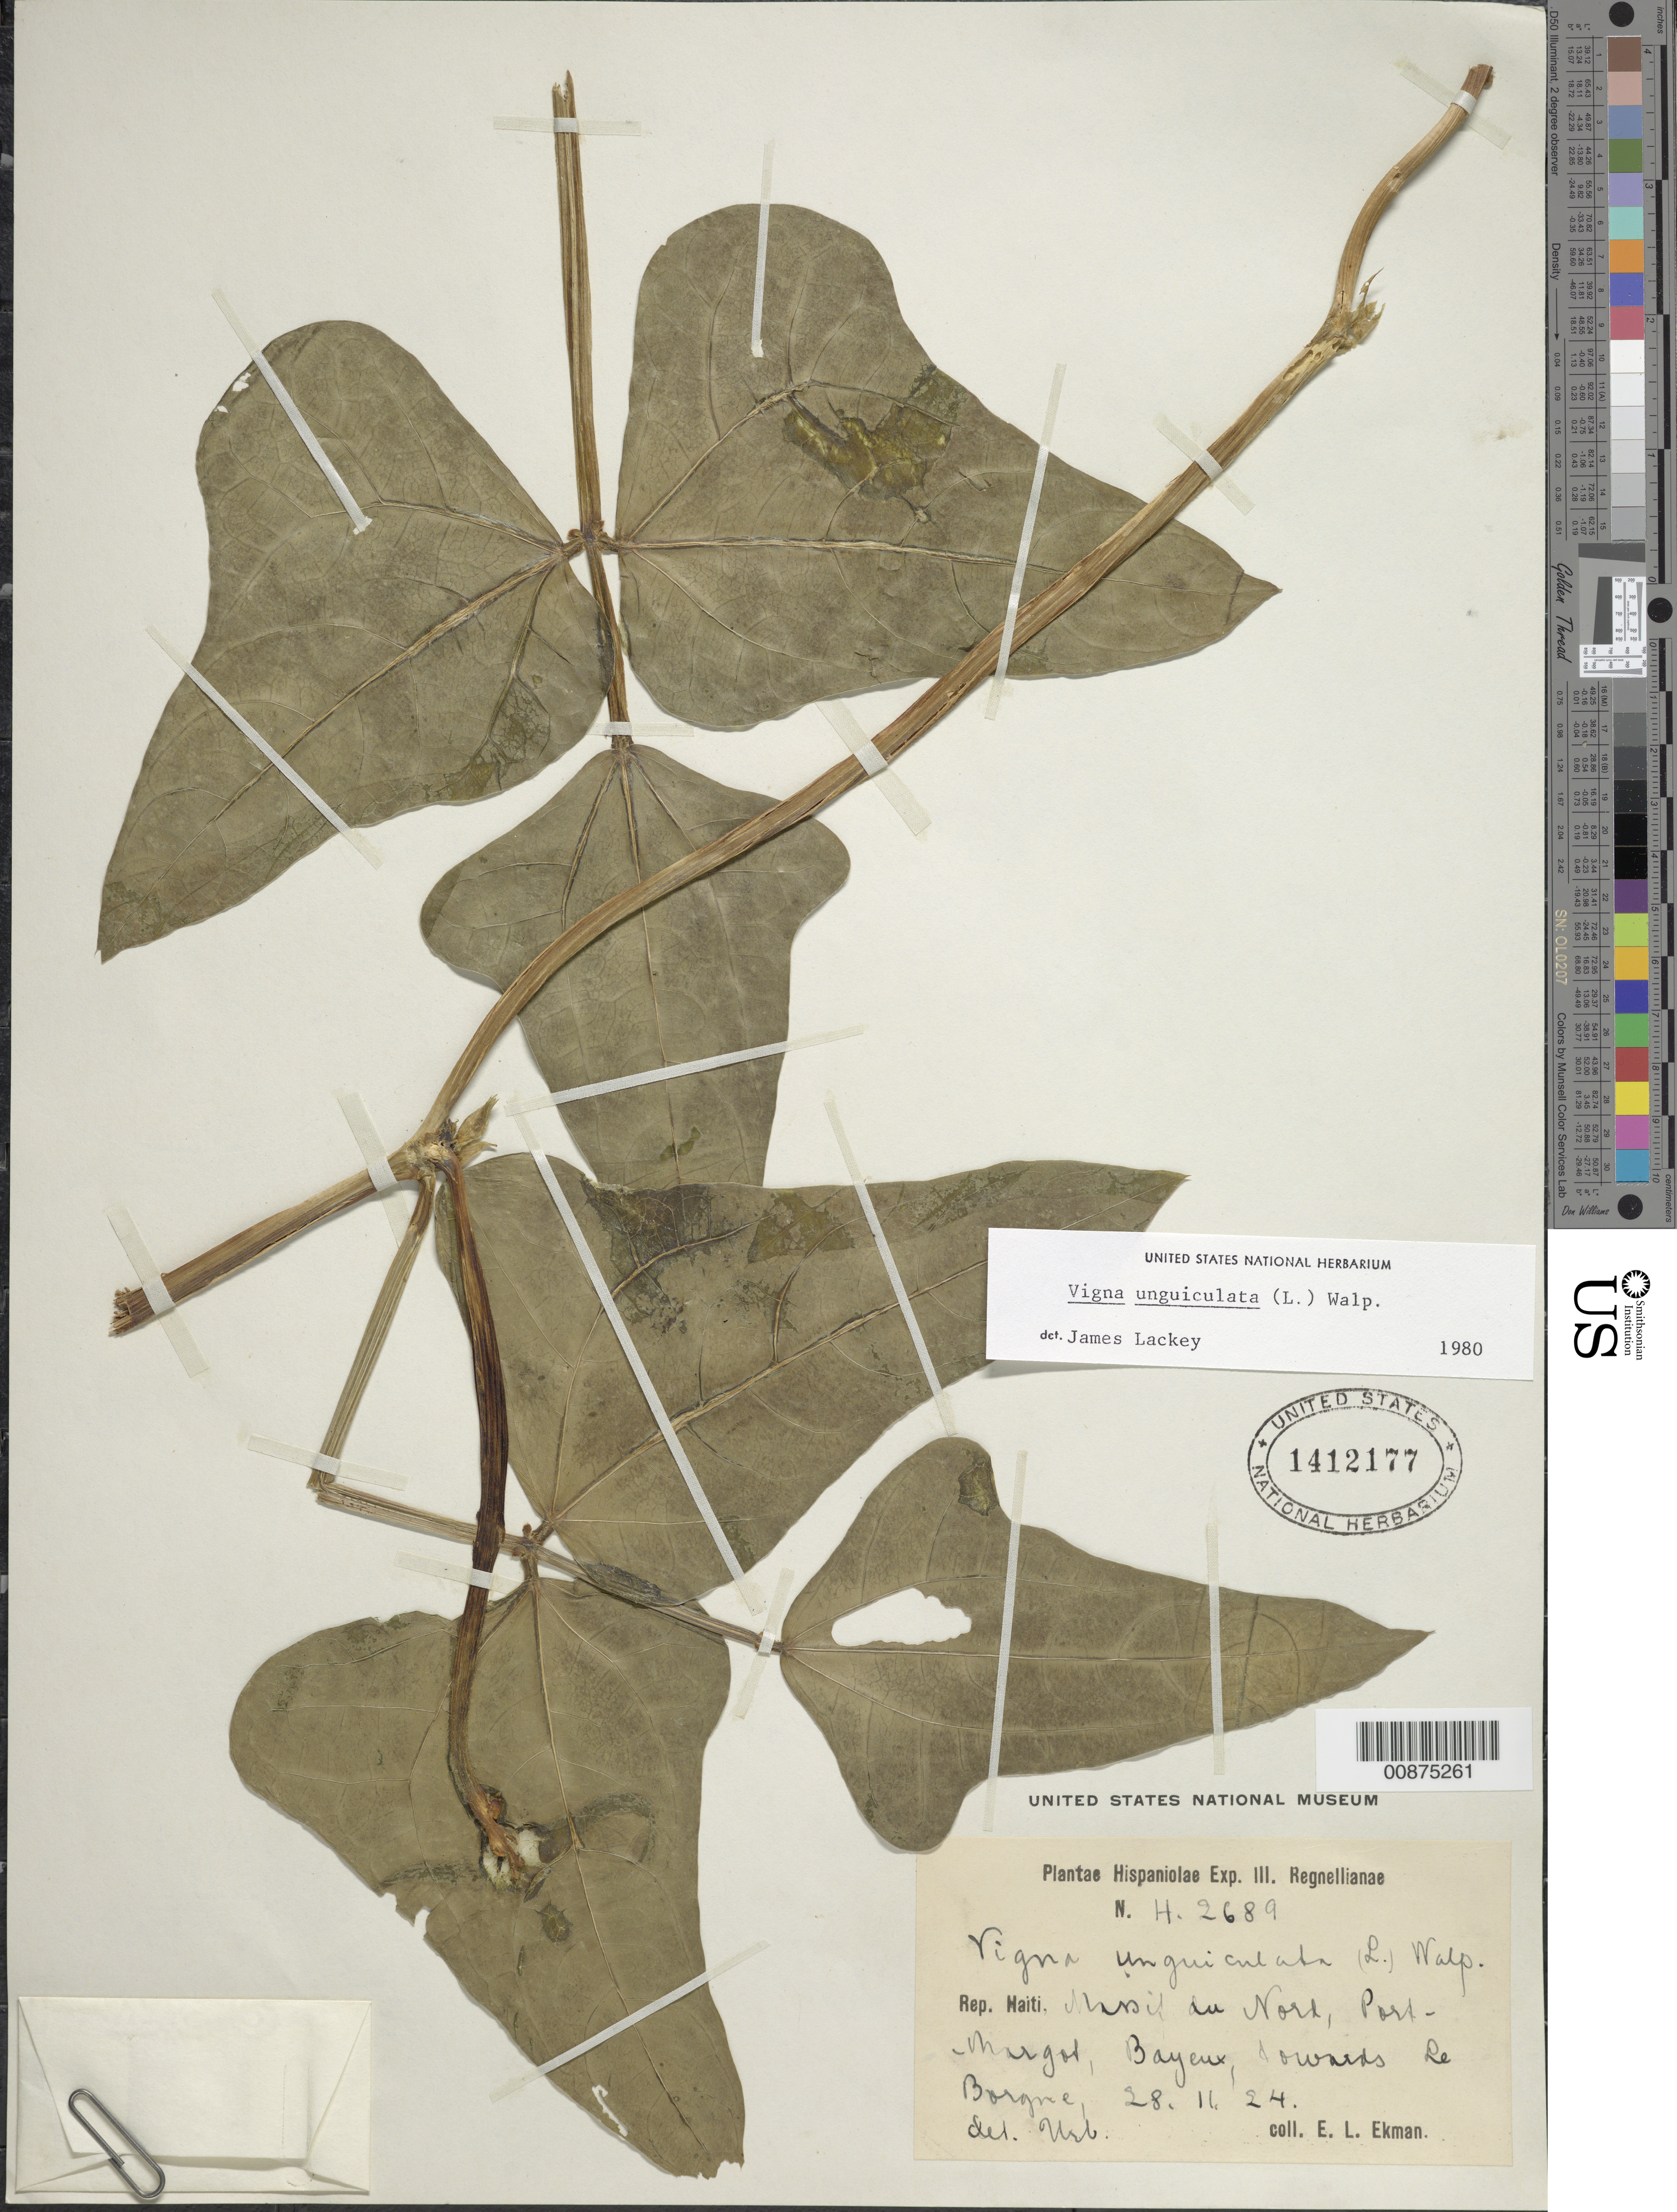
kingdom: Plantae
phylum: Tracheophyta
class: Magnoliopsida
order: Fabales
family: Fabaceae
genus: Vigna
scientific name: Vigna unguiculata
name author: (L.) Walp.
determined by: Lackey, J.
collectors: E. L. Ekman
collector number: H 2689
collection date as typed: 28 Nov 1924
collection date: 1924-11-28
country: Haiti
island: Hispaniola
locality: Massif du Nord, Port-Margot, Bayeux, towards Le Borgne.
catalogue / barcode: US 1412177